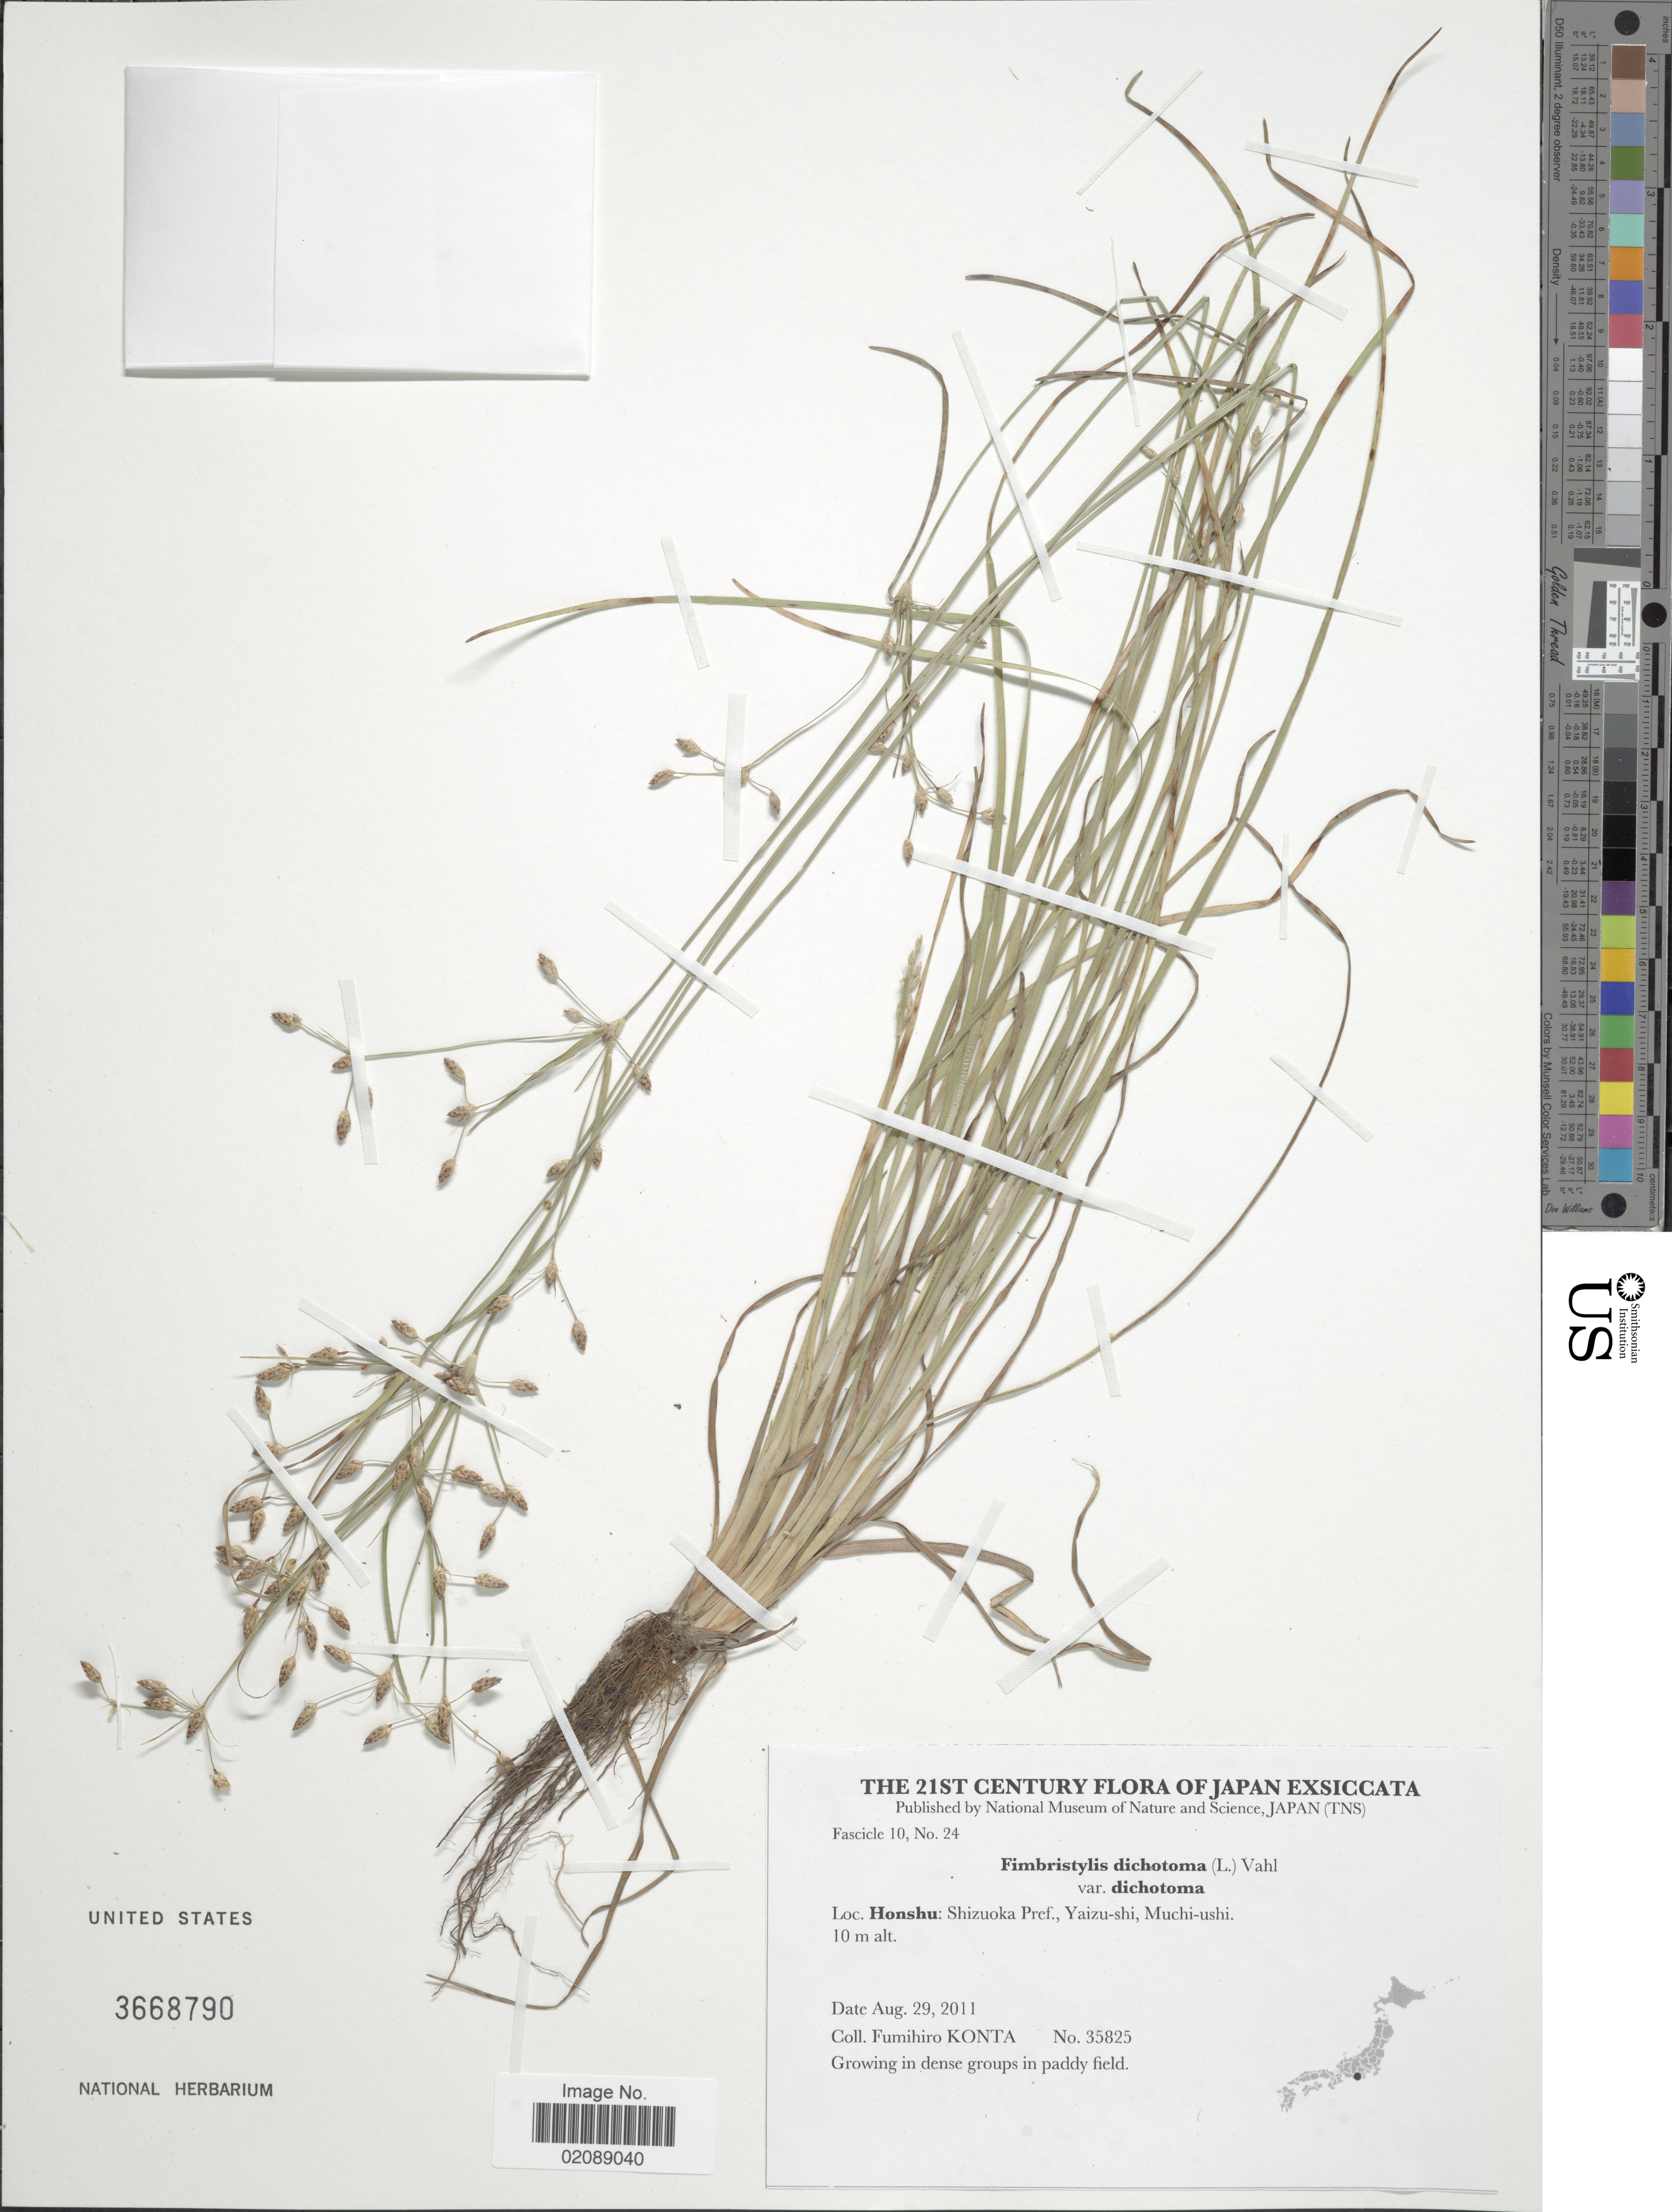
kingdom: Plantae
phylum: Tracheophyta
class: Liliopsida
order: Poales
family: Cyperaceae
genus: Fimbristylis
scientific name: Fimbristylis dichotoma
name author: (L.) Vahl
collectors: F. Konta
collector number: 35825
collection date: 2011-08-29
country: Japan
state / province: Sizuoka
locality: The 21st Century of Japan, Honshu: Shizouka Pref., Yaizu-shi, Muchi-ushi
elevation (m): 10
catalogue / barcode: US 3668790